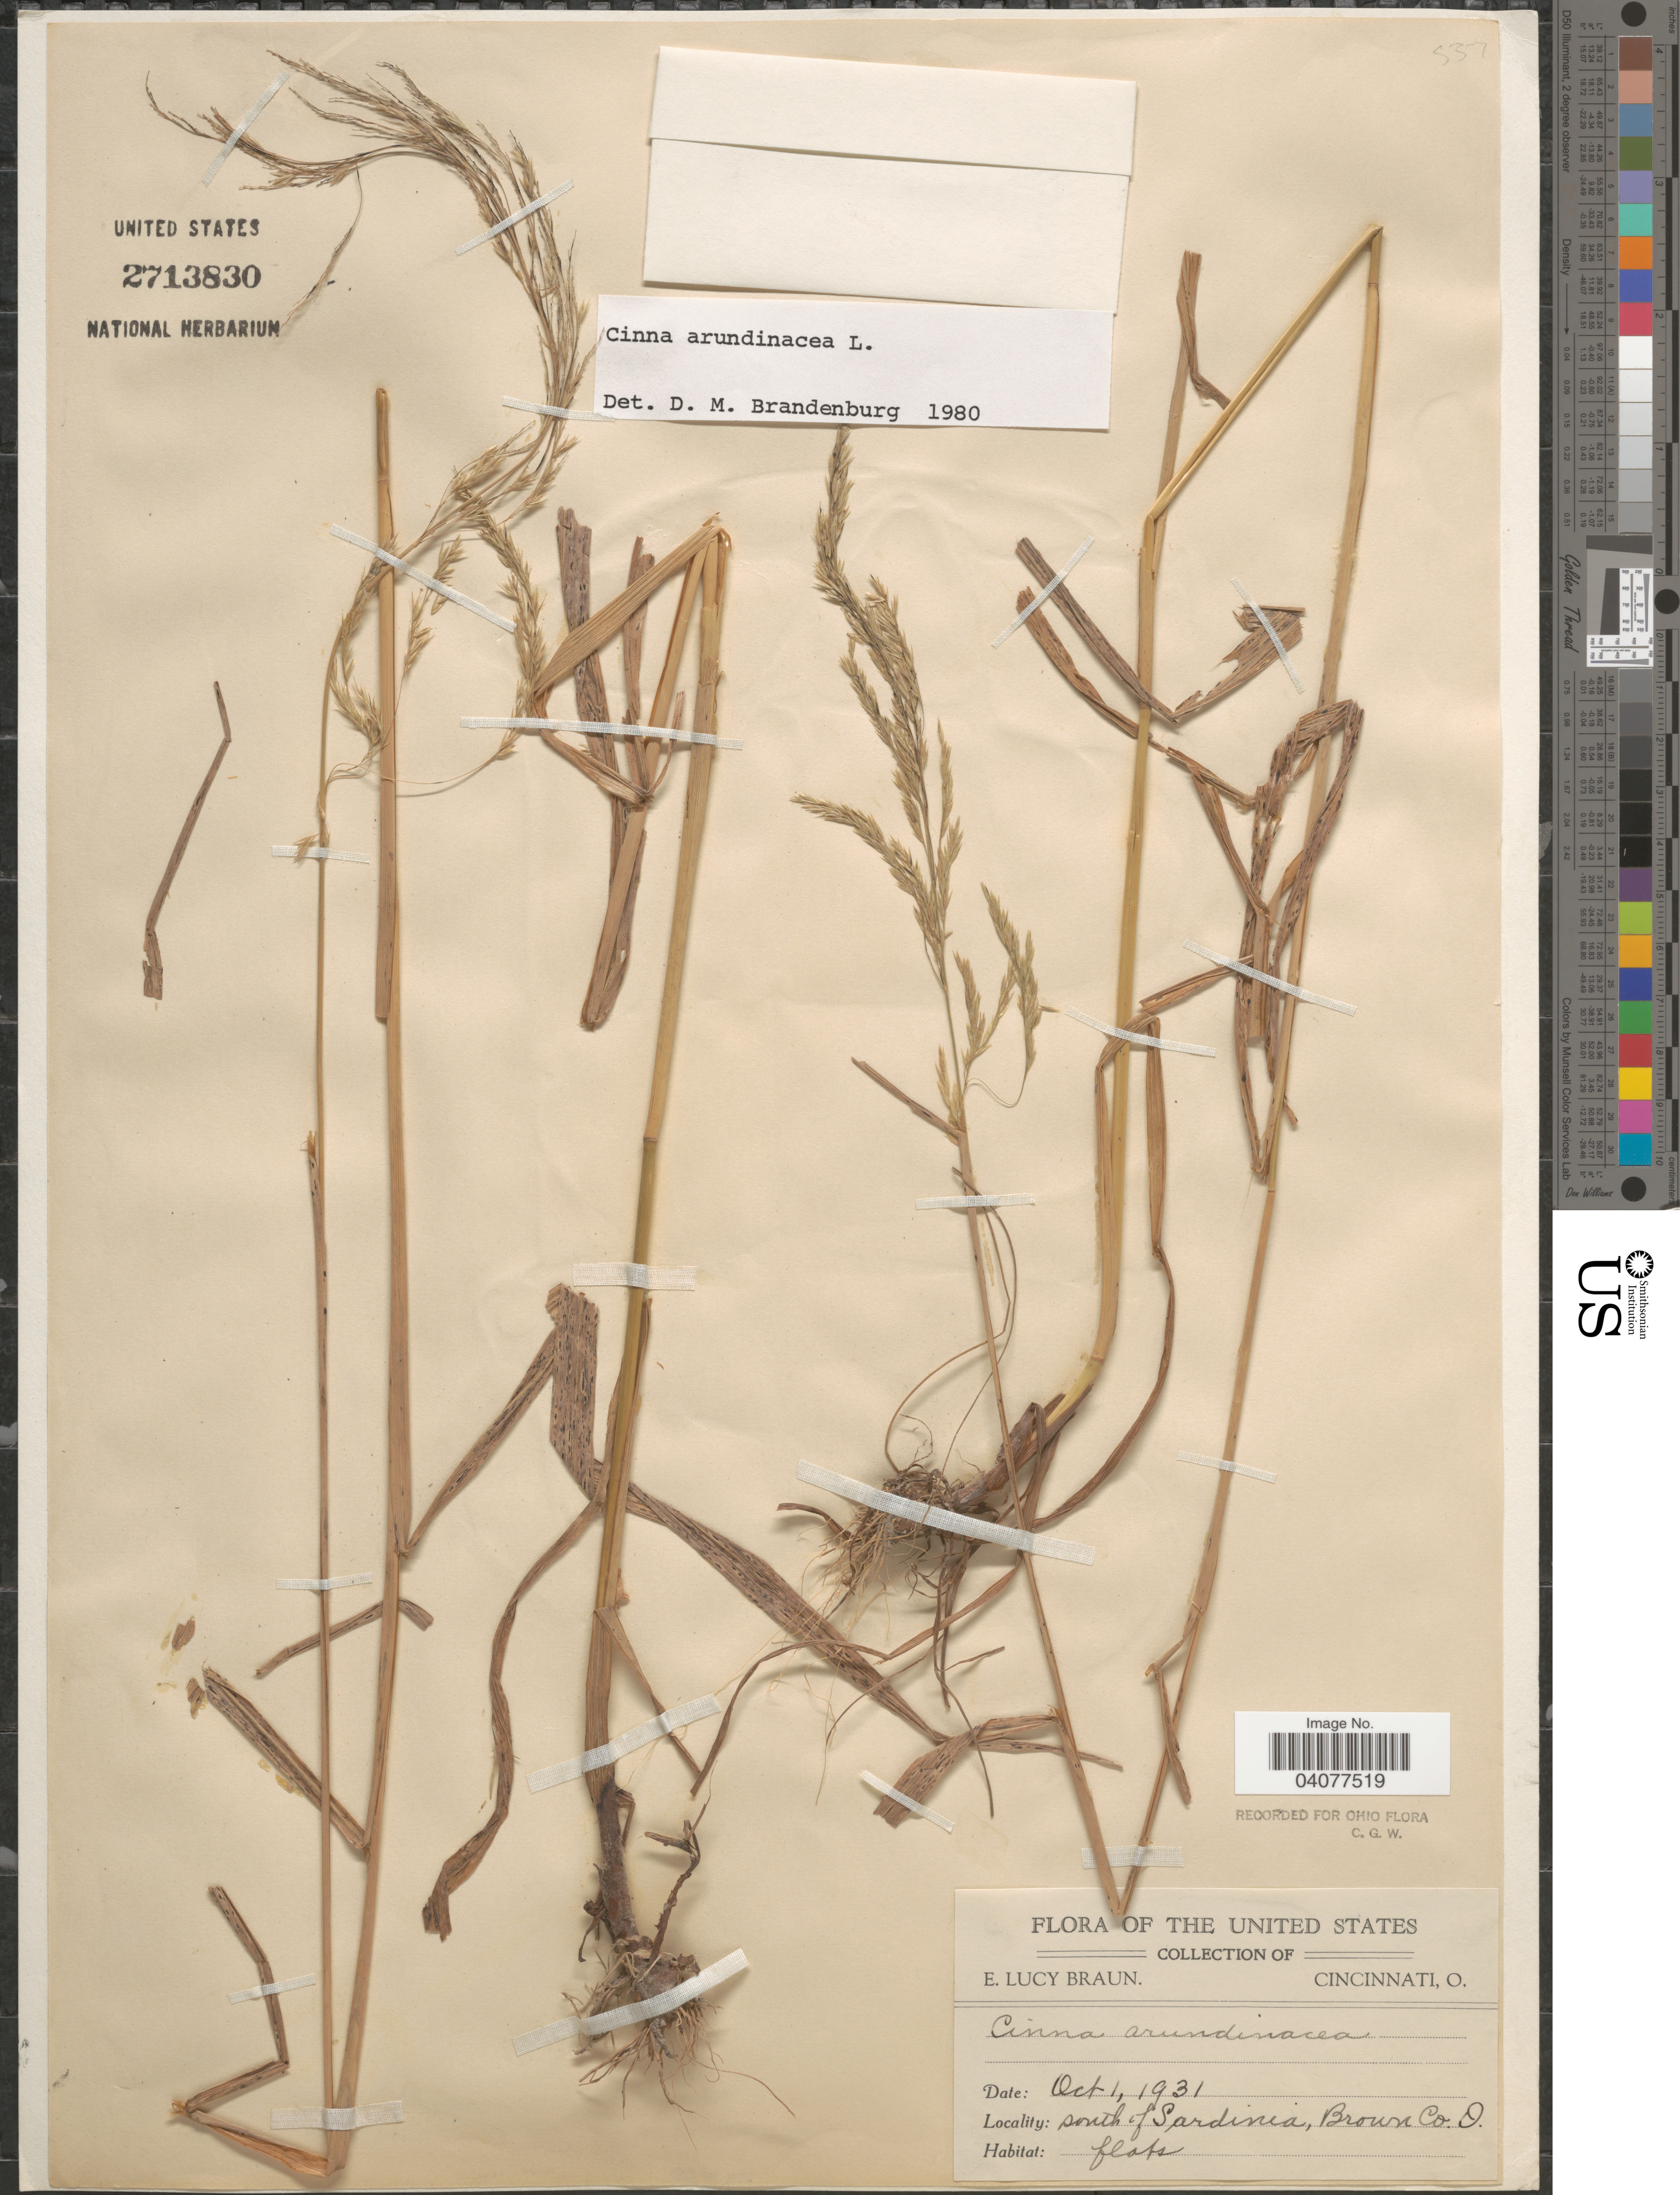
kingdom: Plantae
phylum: Tracheophyta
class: Liliopsida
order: Poales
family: Poaceae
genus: Cinna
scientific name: Cinna arundinacea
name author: L.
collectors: E. L. Braun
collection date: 1931-10-01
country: United States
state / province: Ohio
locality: South of Sardinea, Brown Co.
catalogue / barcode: US 2713830